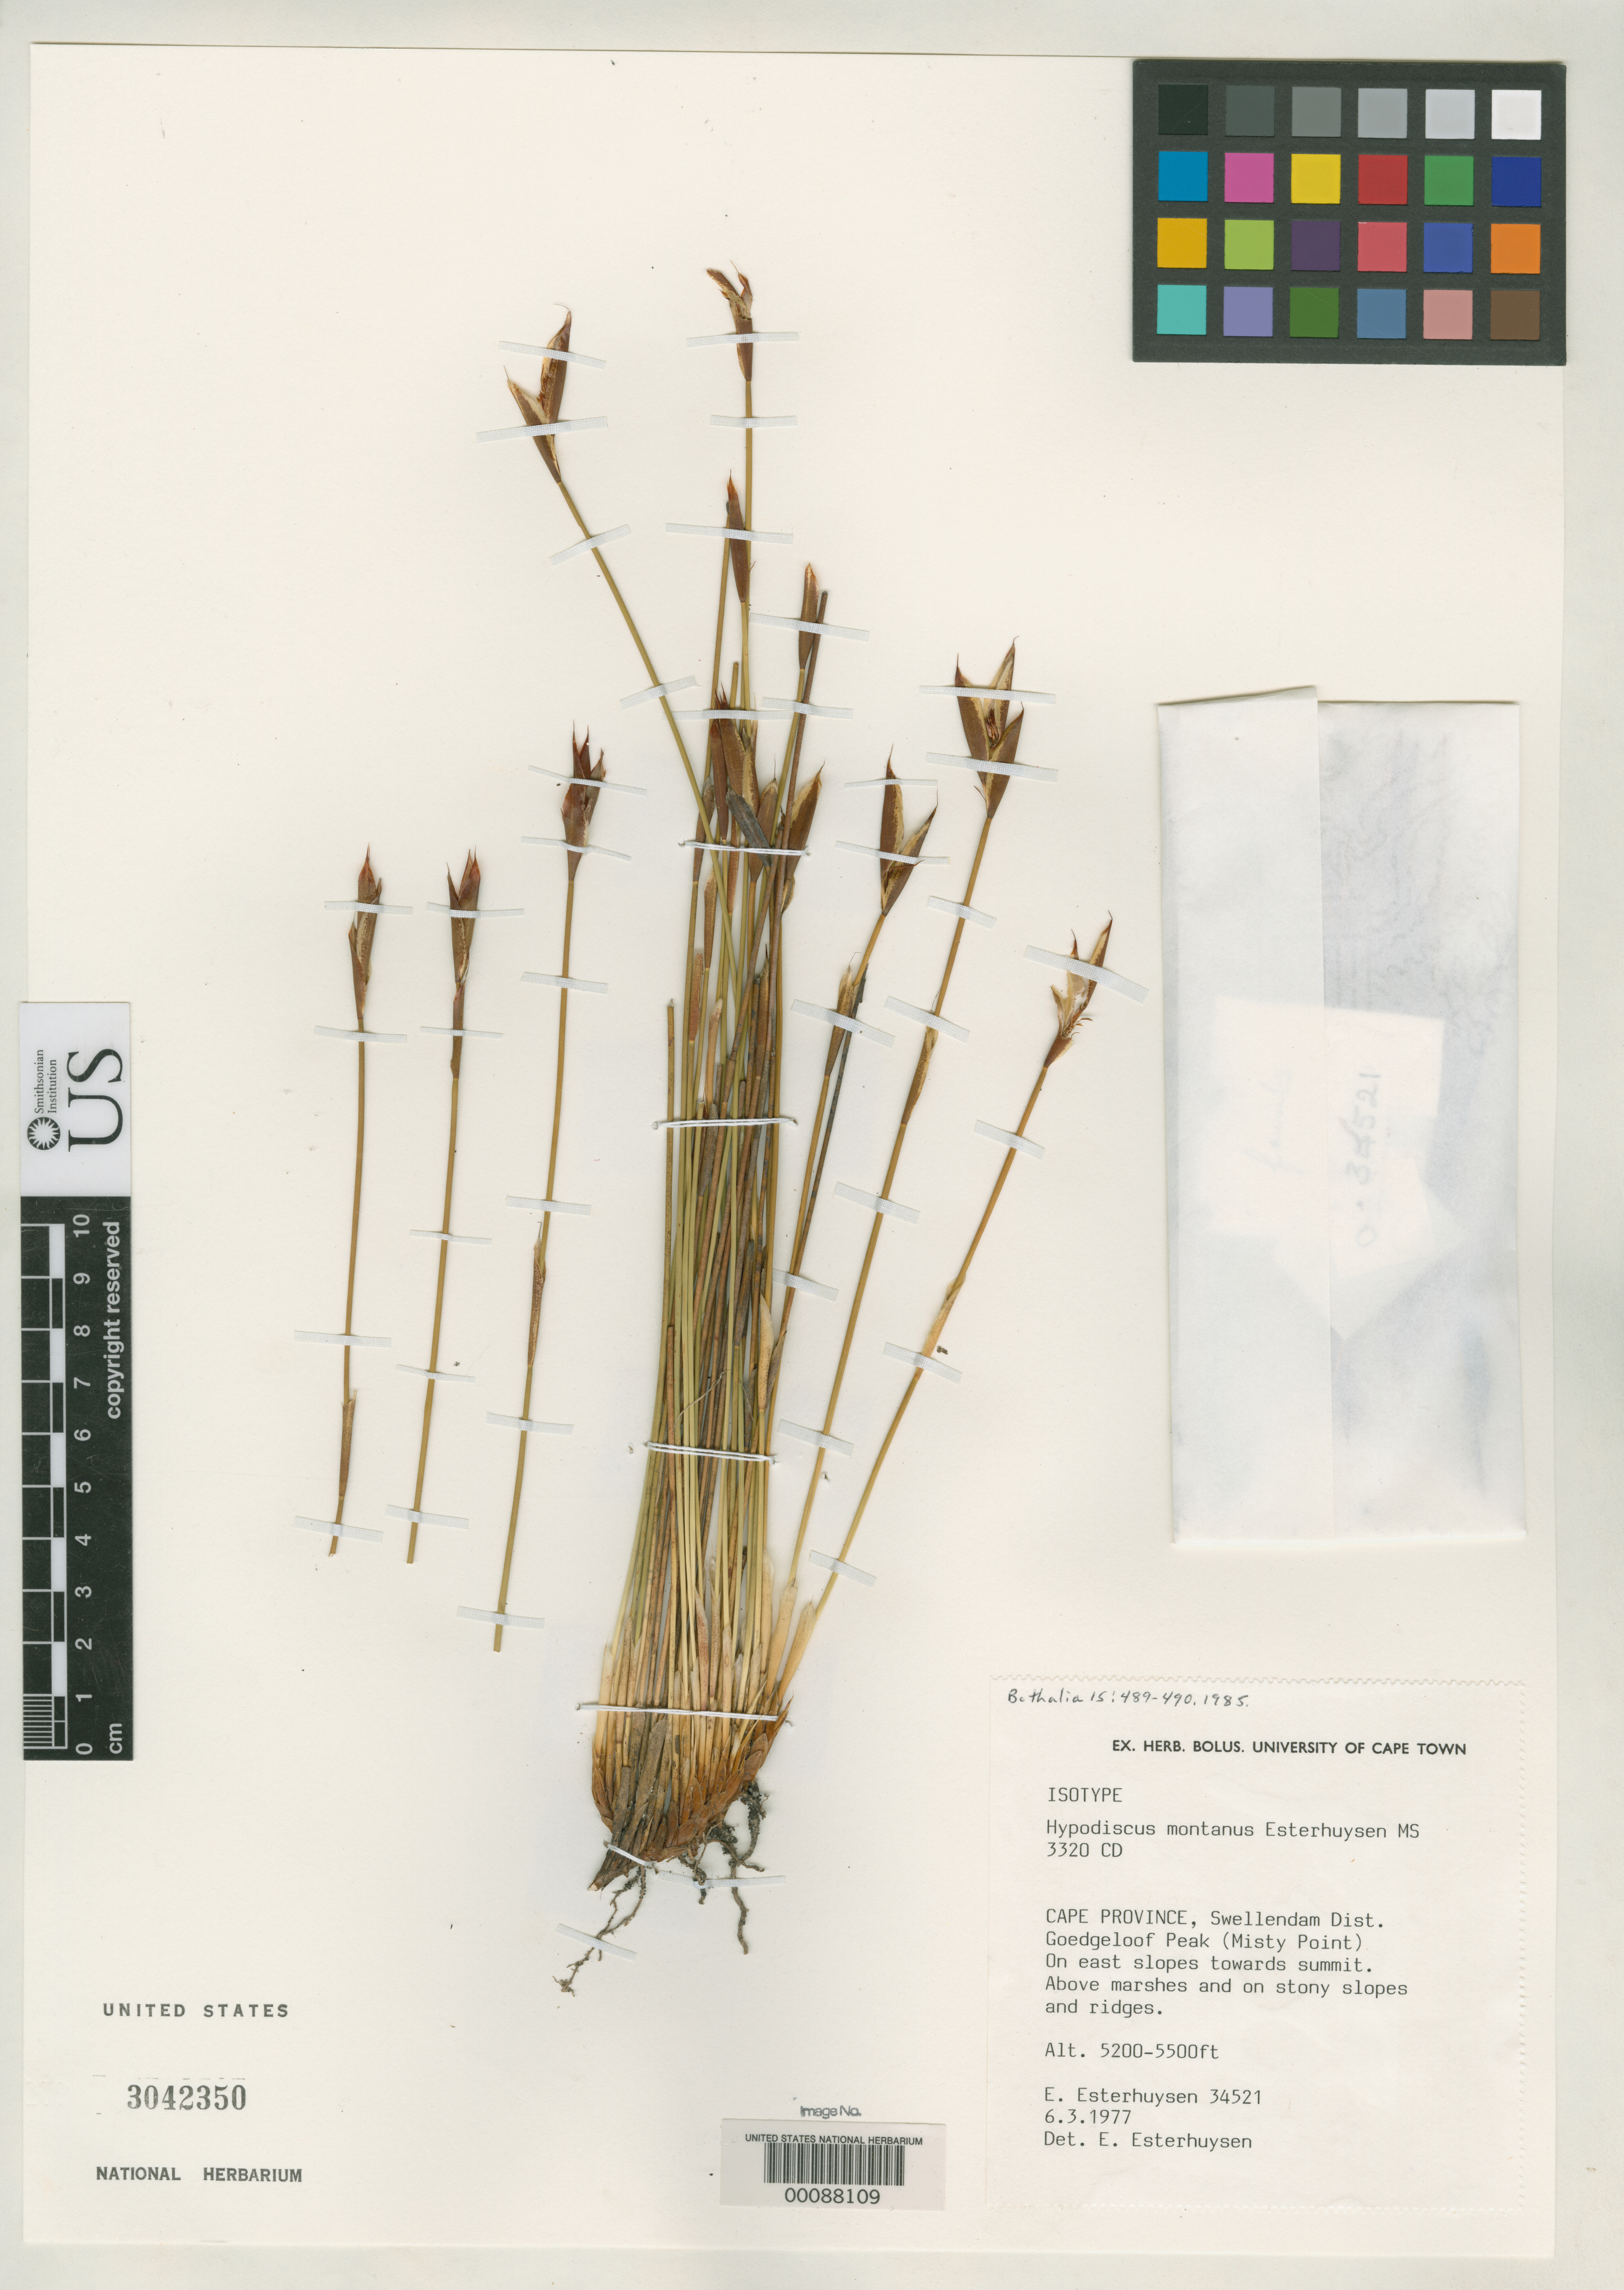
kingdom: Plantae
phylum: Tracheophyta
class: Liliopsida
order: Poales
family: Restionaceae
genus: Hypodiscus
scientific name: Hypodiscus montanus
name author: Esterh.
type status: Isotype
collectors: E. E. Esterhuysen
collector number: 34521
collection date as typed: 06 Mar 1977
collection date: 1977-03-06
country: South Africa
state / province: Western Cape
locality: Goedgeloof Peak, Misty Point. Swellendam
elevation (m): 1585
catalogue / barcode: US 3042350